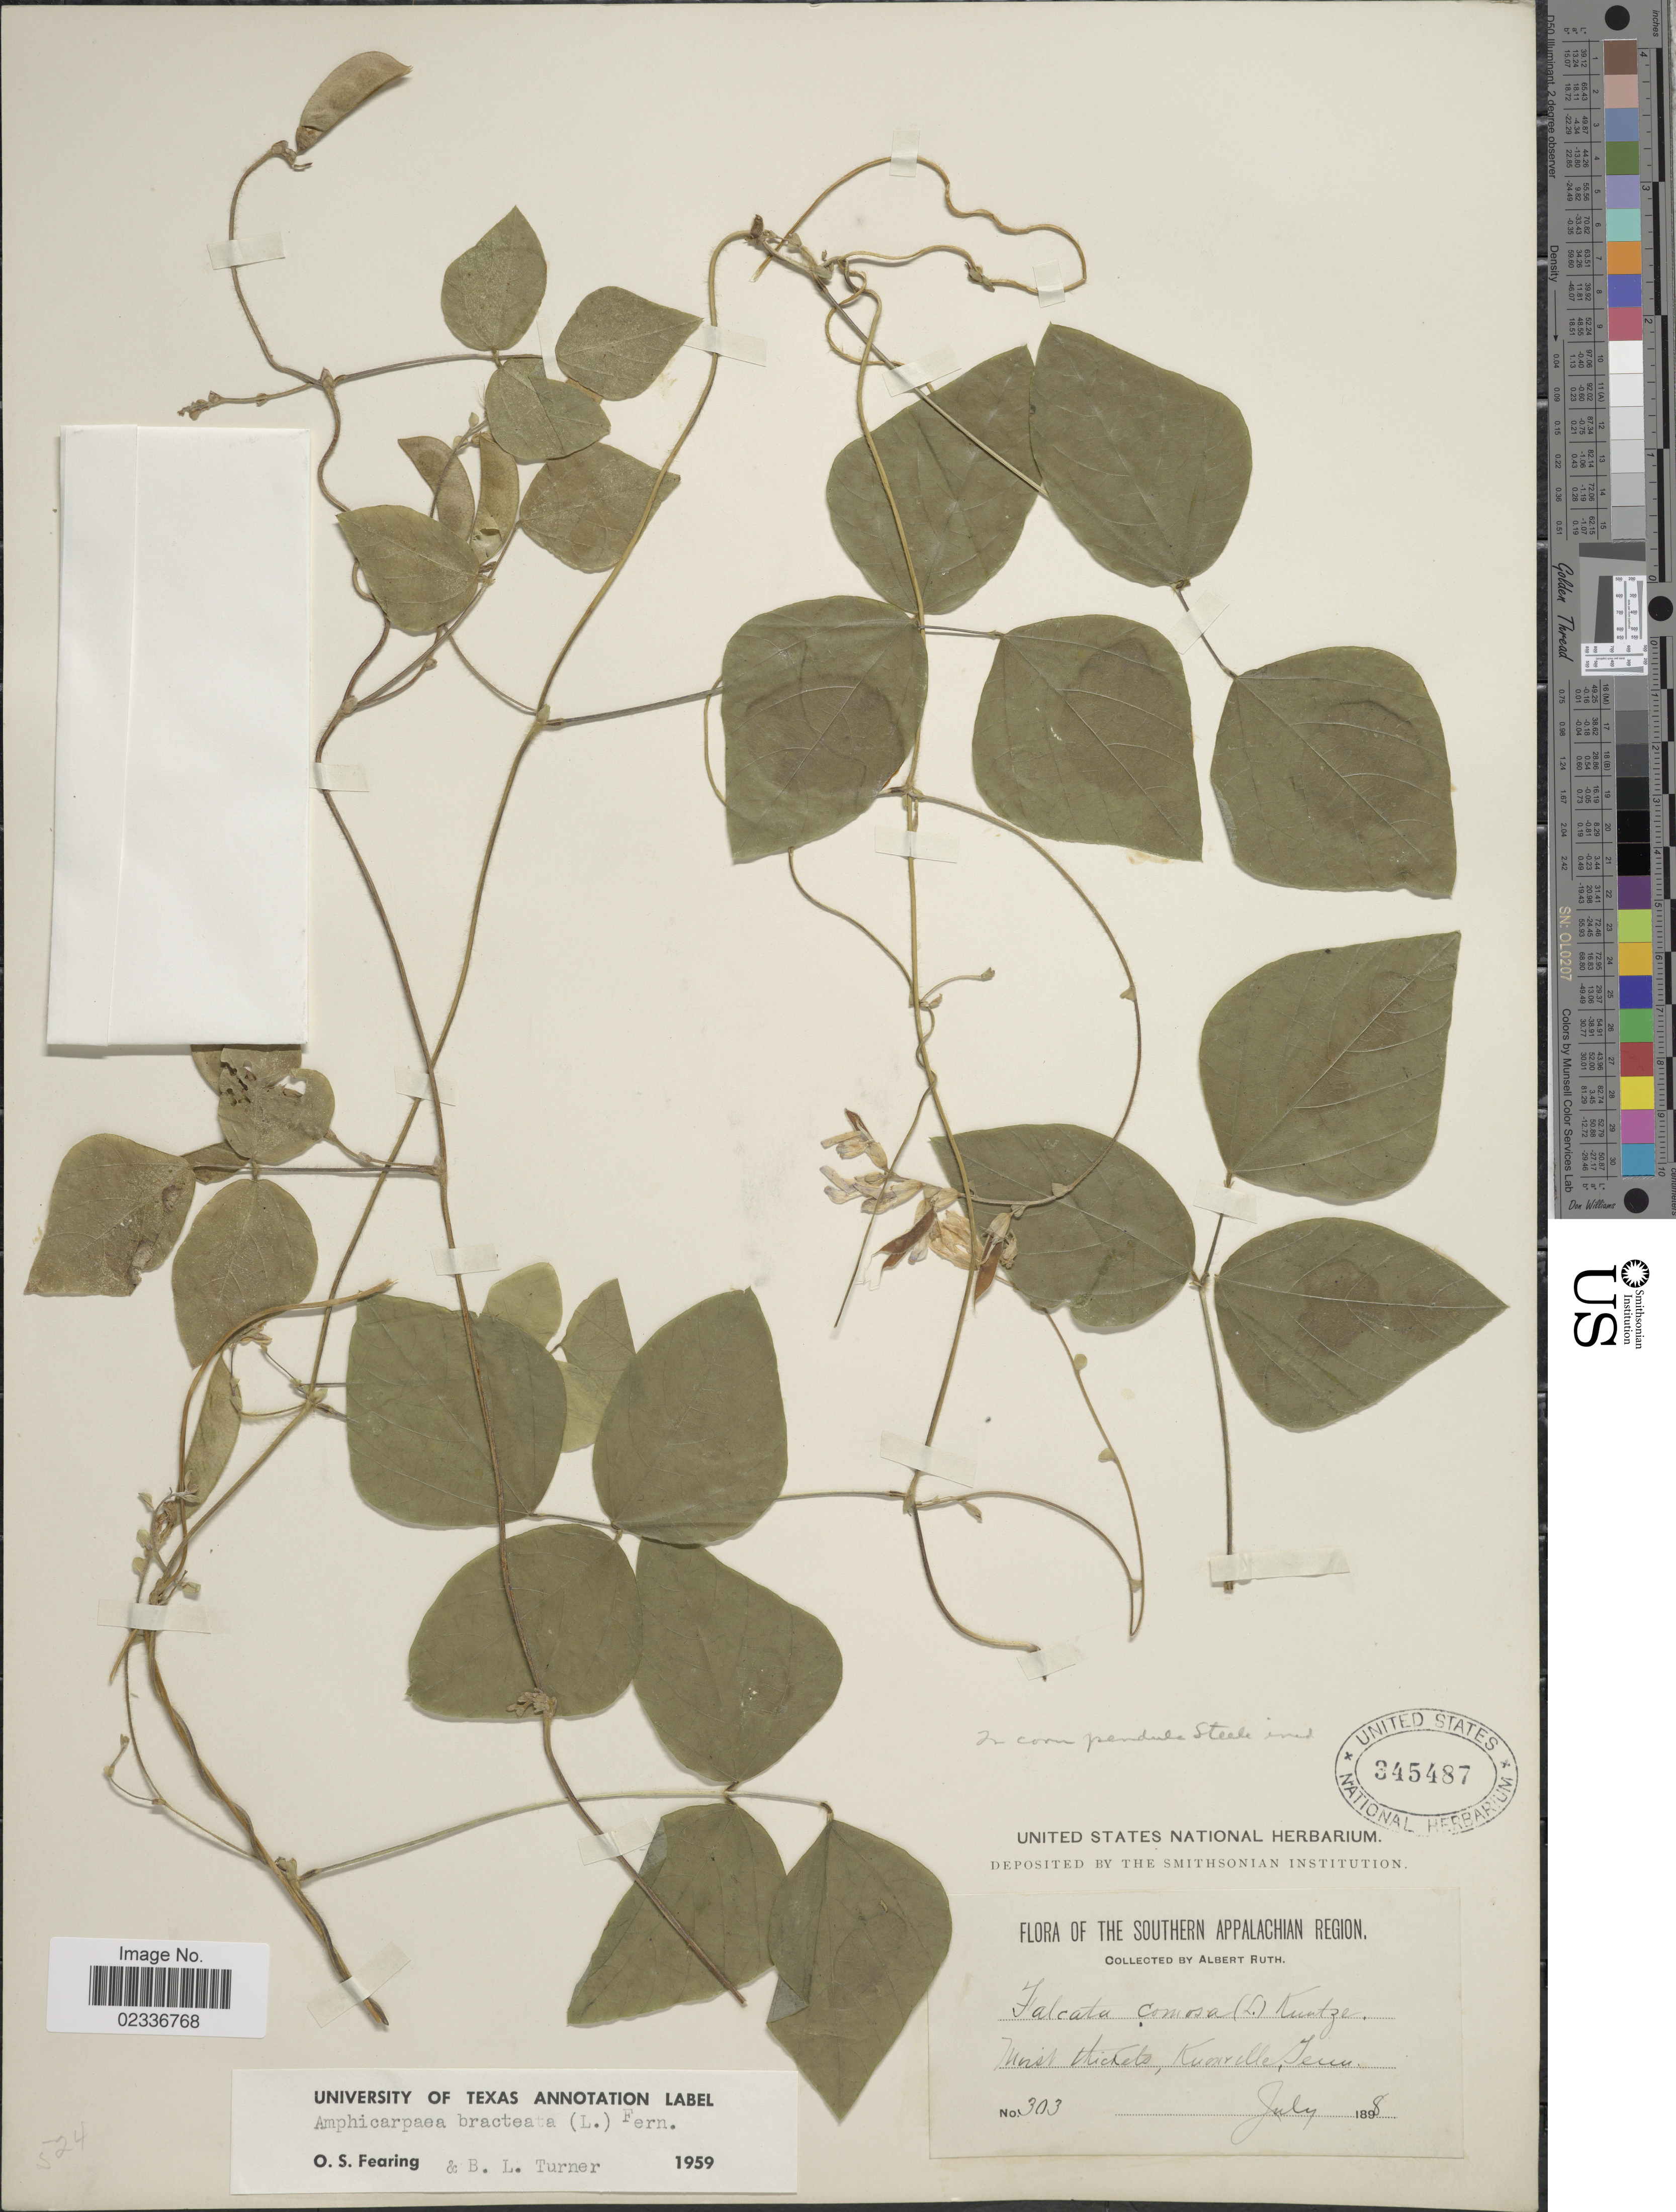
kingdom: Plantae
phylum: Tracheophyta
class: Magnoliopsida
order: Fabales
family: Fabaceae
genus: Amphicarpaea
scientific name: Amphicarpaea bracteata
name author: (L.) Fernald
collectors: A. Ruth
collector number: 303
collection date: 1898-07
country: United States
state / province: Tennessee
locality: Southern Appalachian Region, moist thickets, Knoxville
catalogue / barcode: US 345487